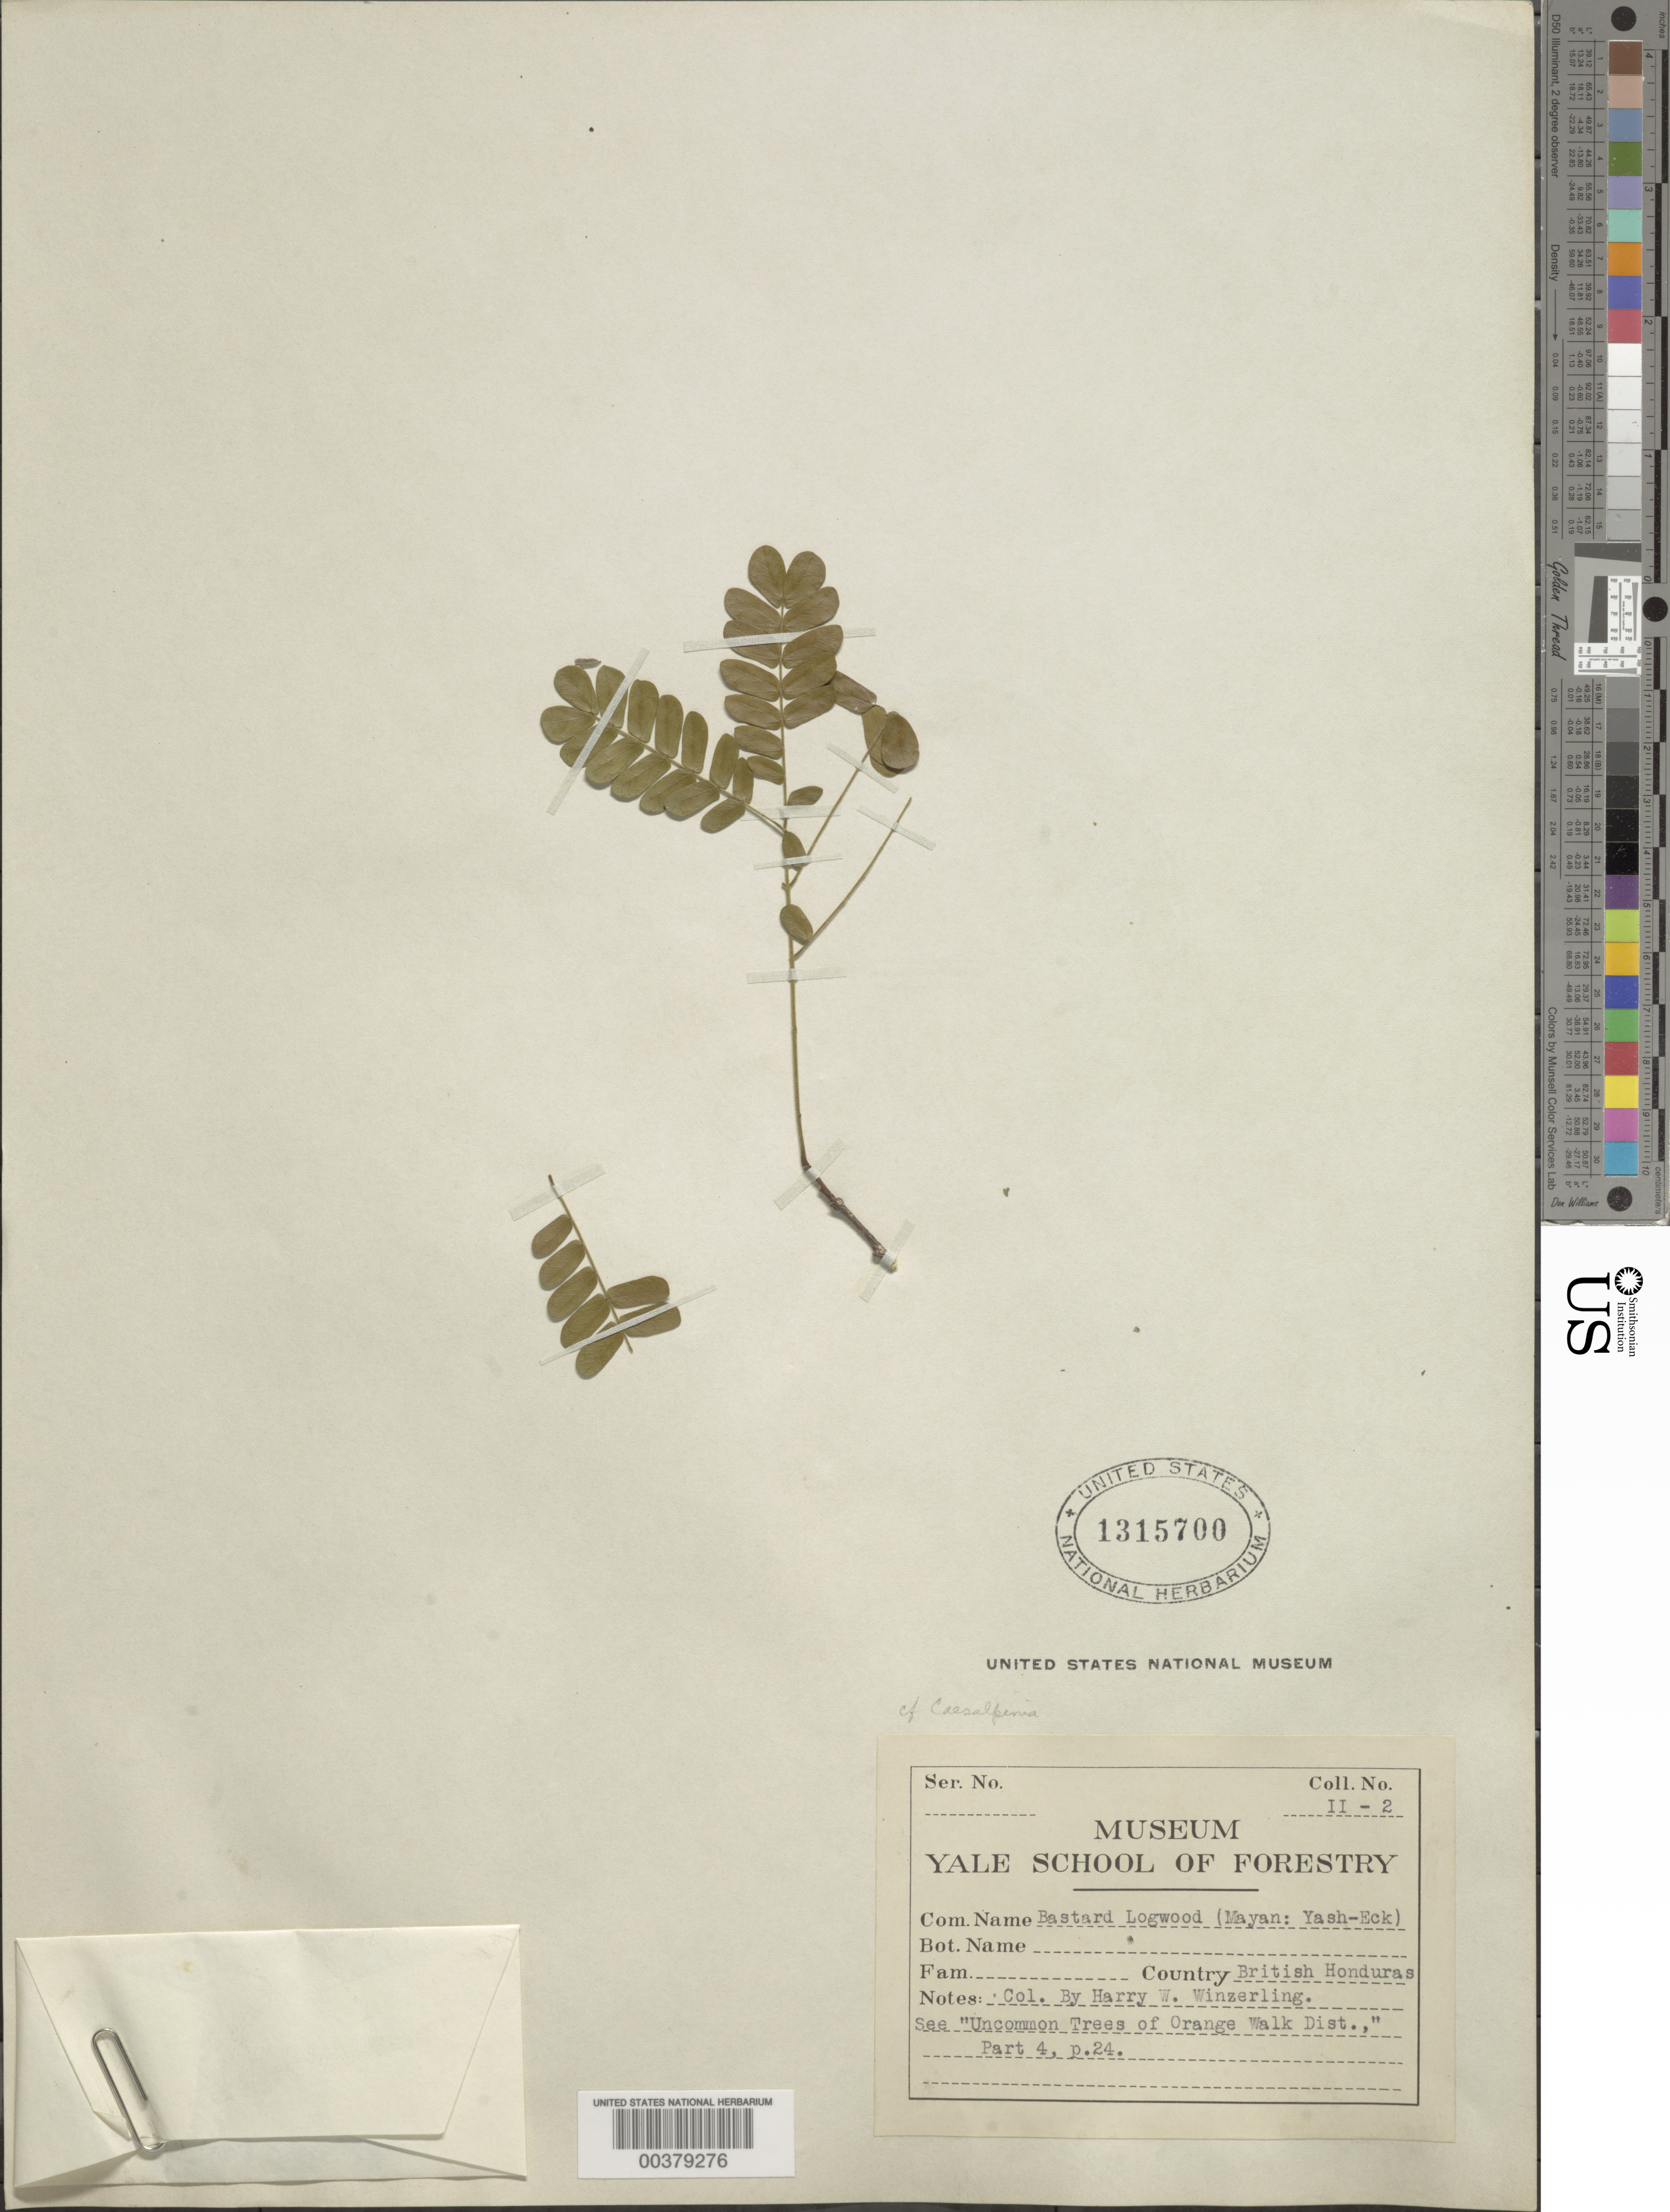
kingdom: Plantae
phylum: Tracheophyta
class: Magnoliopsida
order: Fabales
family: Fabaceae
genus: Caesalpinia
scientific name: Caesalpinia sp.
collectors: H. Winzerling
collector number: Ii-2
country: Belize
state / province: Orange Walk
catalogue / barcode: US 1315700